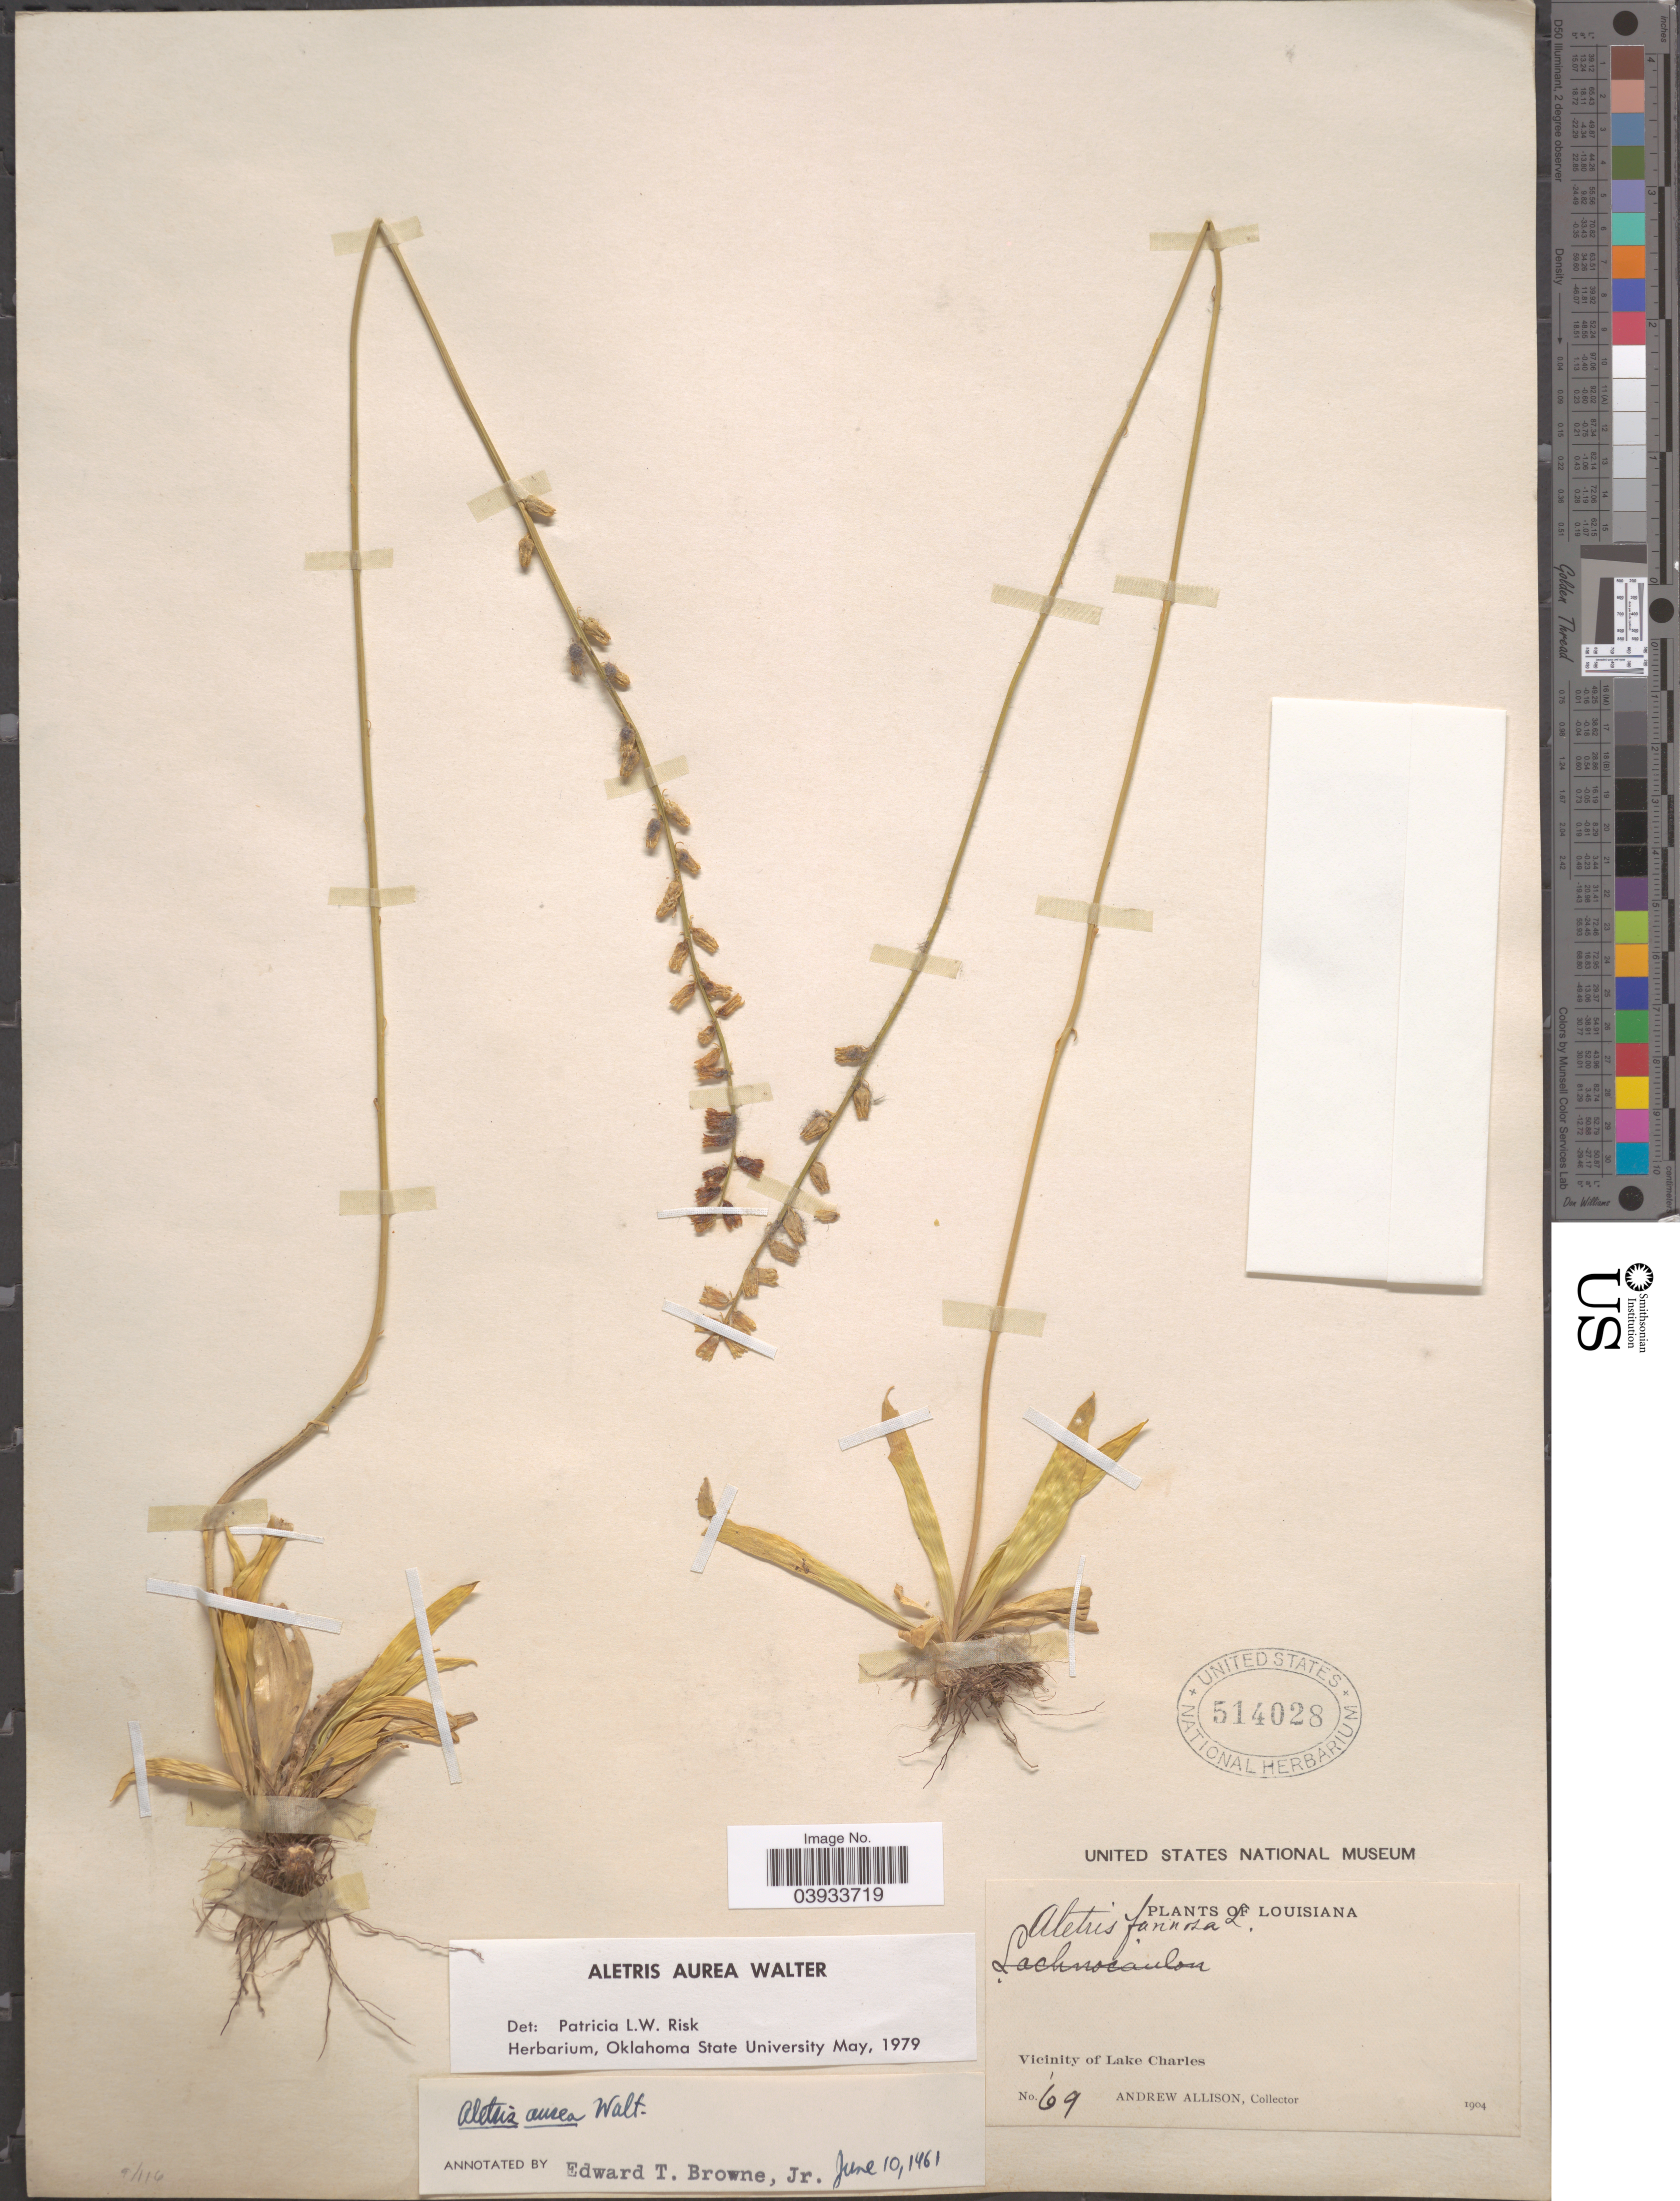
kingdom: Plantae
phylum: Tracheophyta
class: Liliopsida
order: Dioscoreales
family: Nartheciaceae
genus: Aletris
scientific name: Aletris aurea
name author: Walter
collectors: A. Allison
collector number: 69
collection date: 1904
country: United States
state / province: Louisiana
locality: Vicinity of Lake Charles.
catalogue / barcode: US 514028